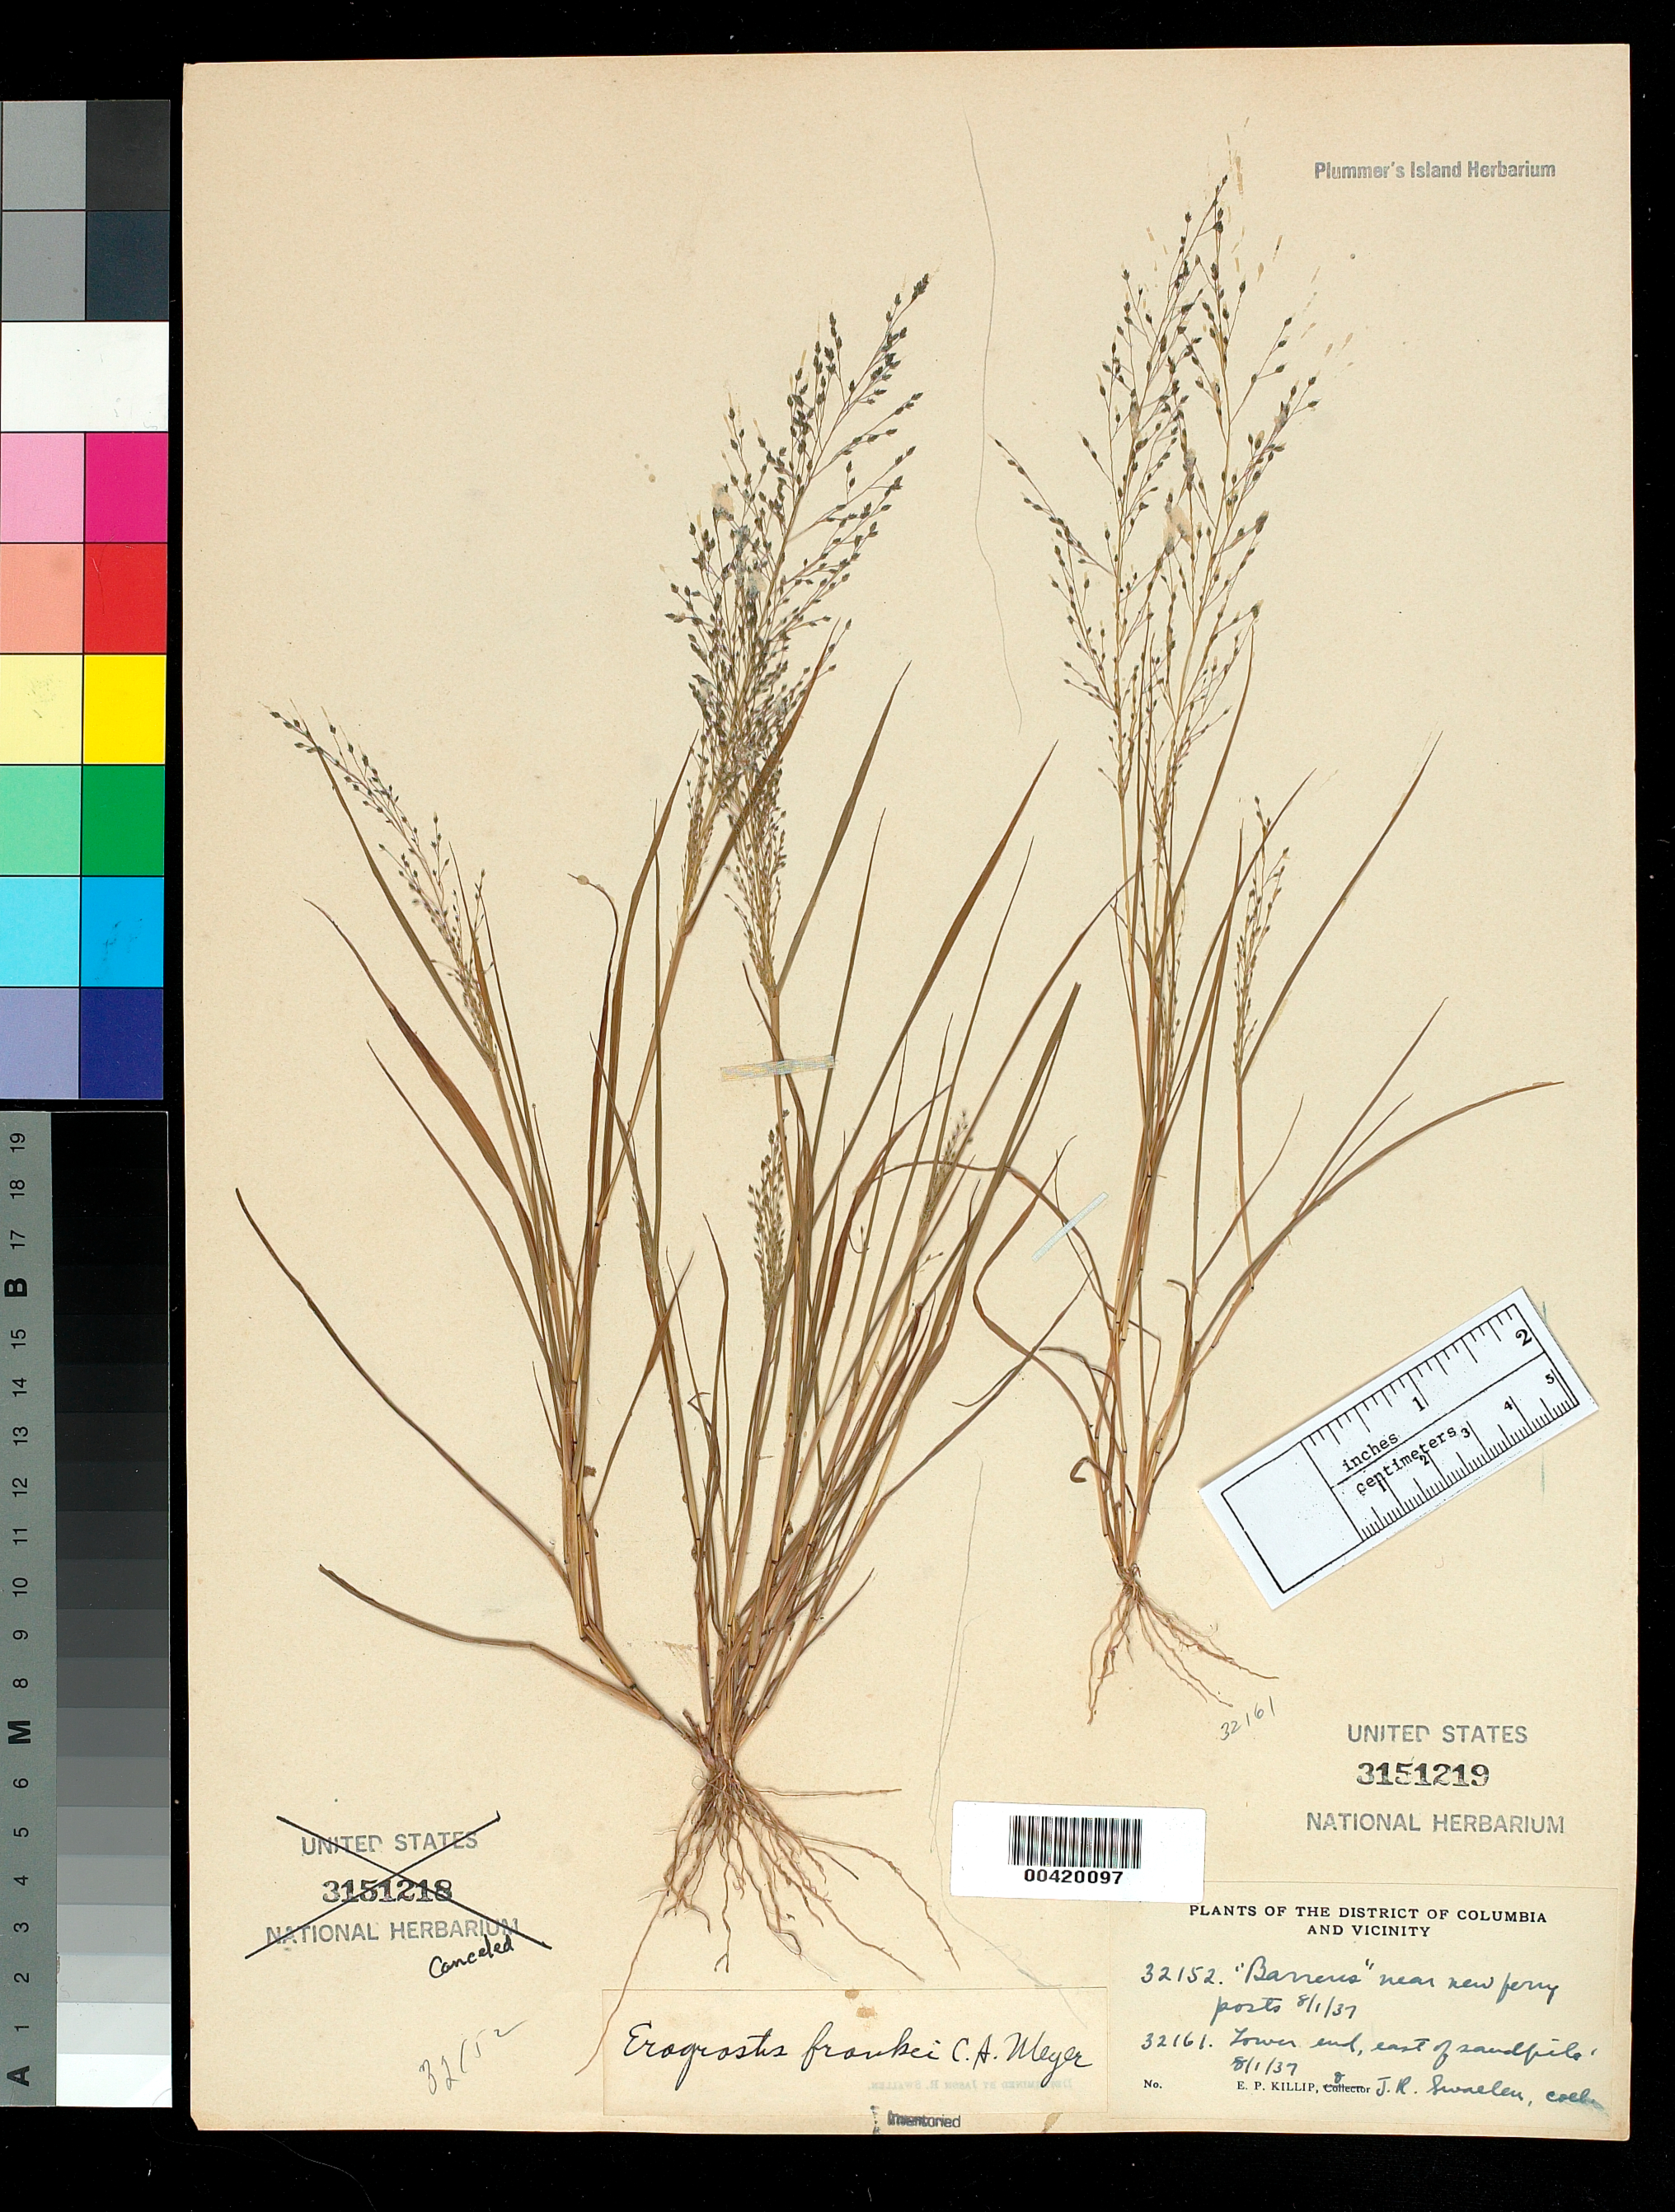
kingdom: Plantae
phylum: Tracheophyta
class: Liliopsida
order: Poales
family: Poaceae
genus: Eragrostis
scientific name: Eragrostis frankii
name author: C.A. Mey. ex Steud.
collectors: E. P. Killip & J. R. Swallen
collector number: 32161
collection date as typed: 01 Aug 1937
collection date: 1937-08-01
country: United States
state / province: Maryland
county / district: Montgomery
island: Plummers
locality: Plummer's Island; lower end, east of sandpile Plummers Island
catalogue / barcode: US 3151219